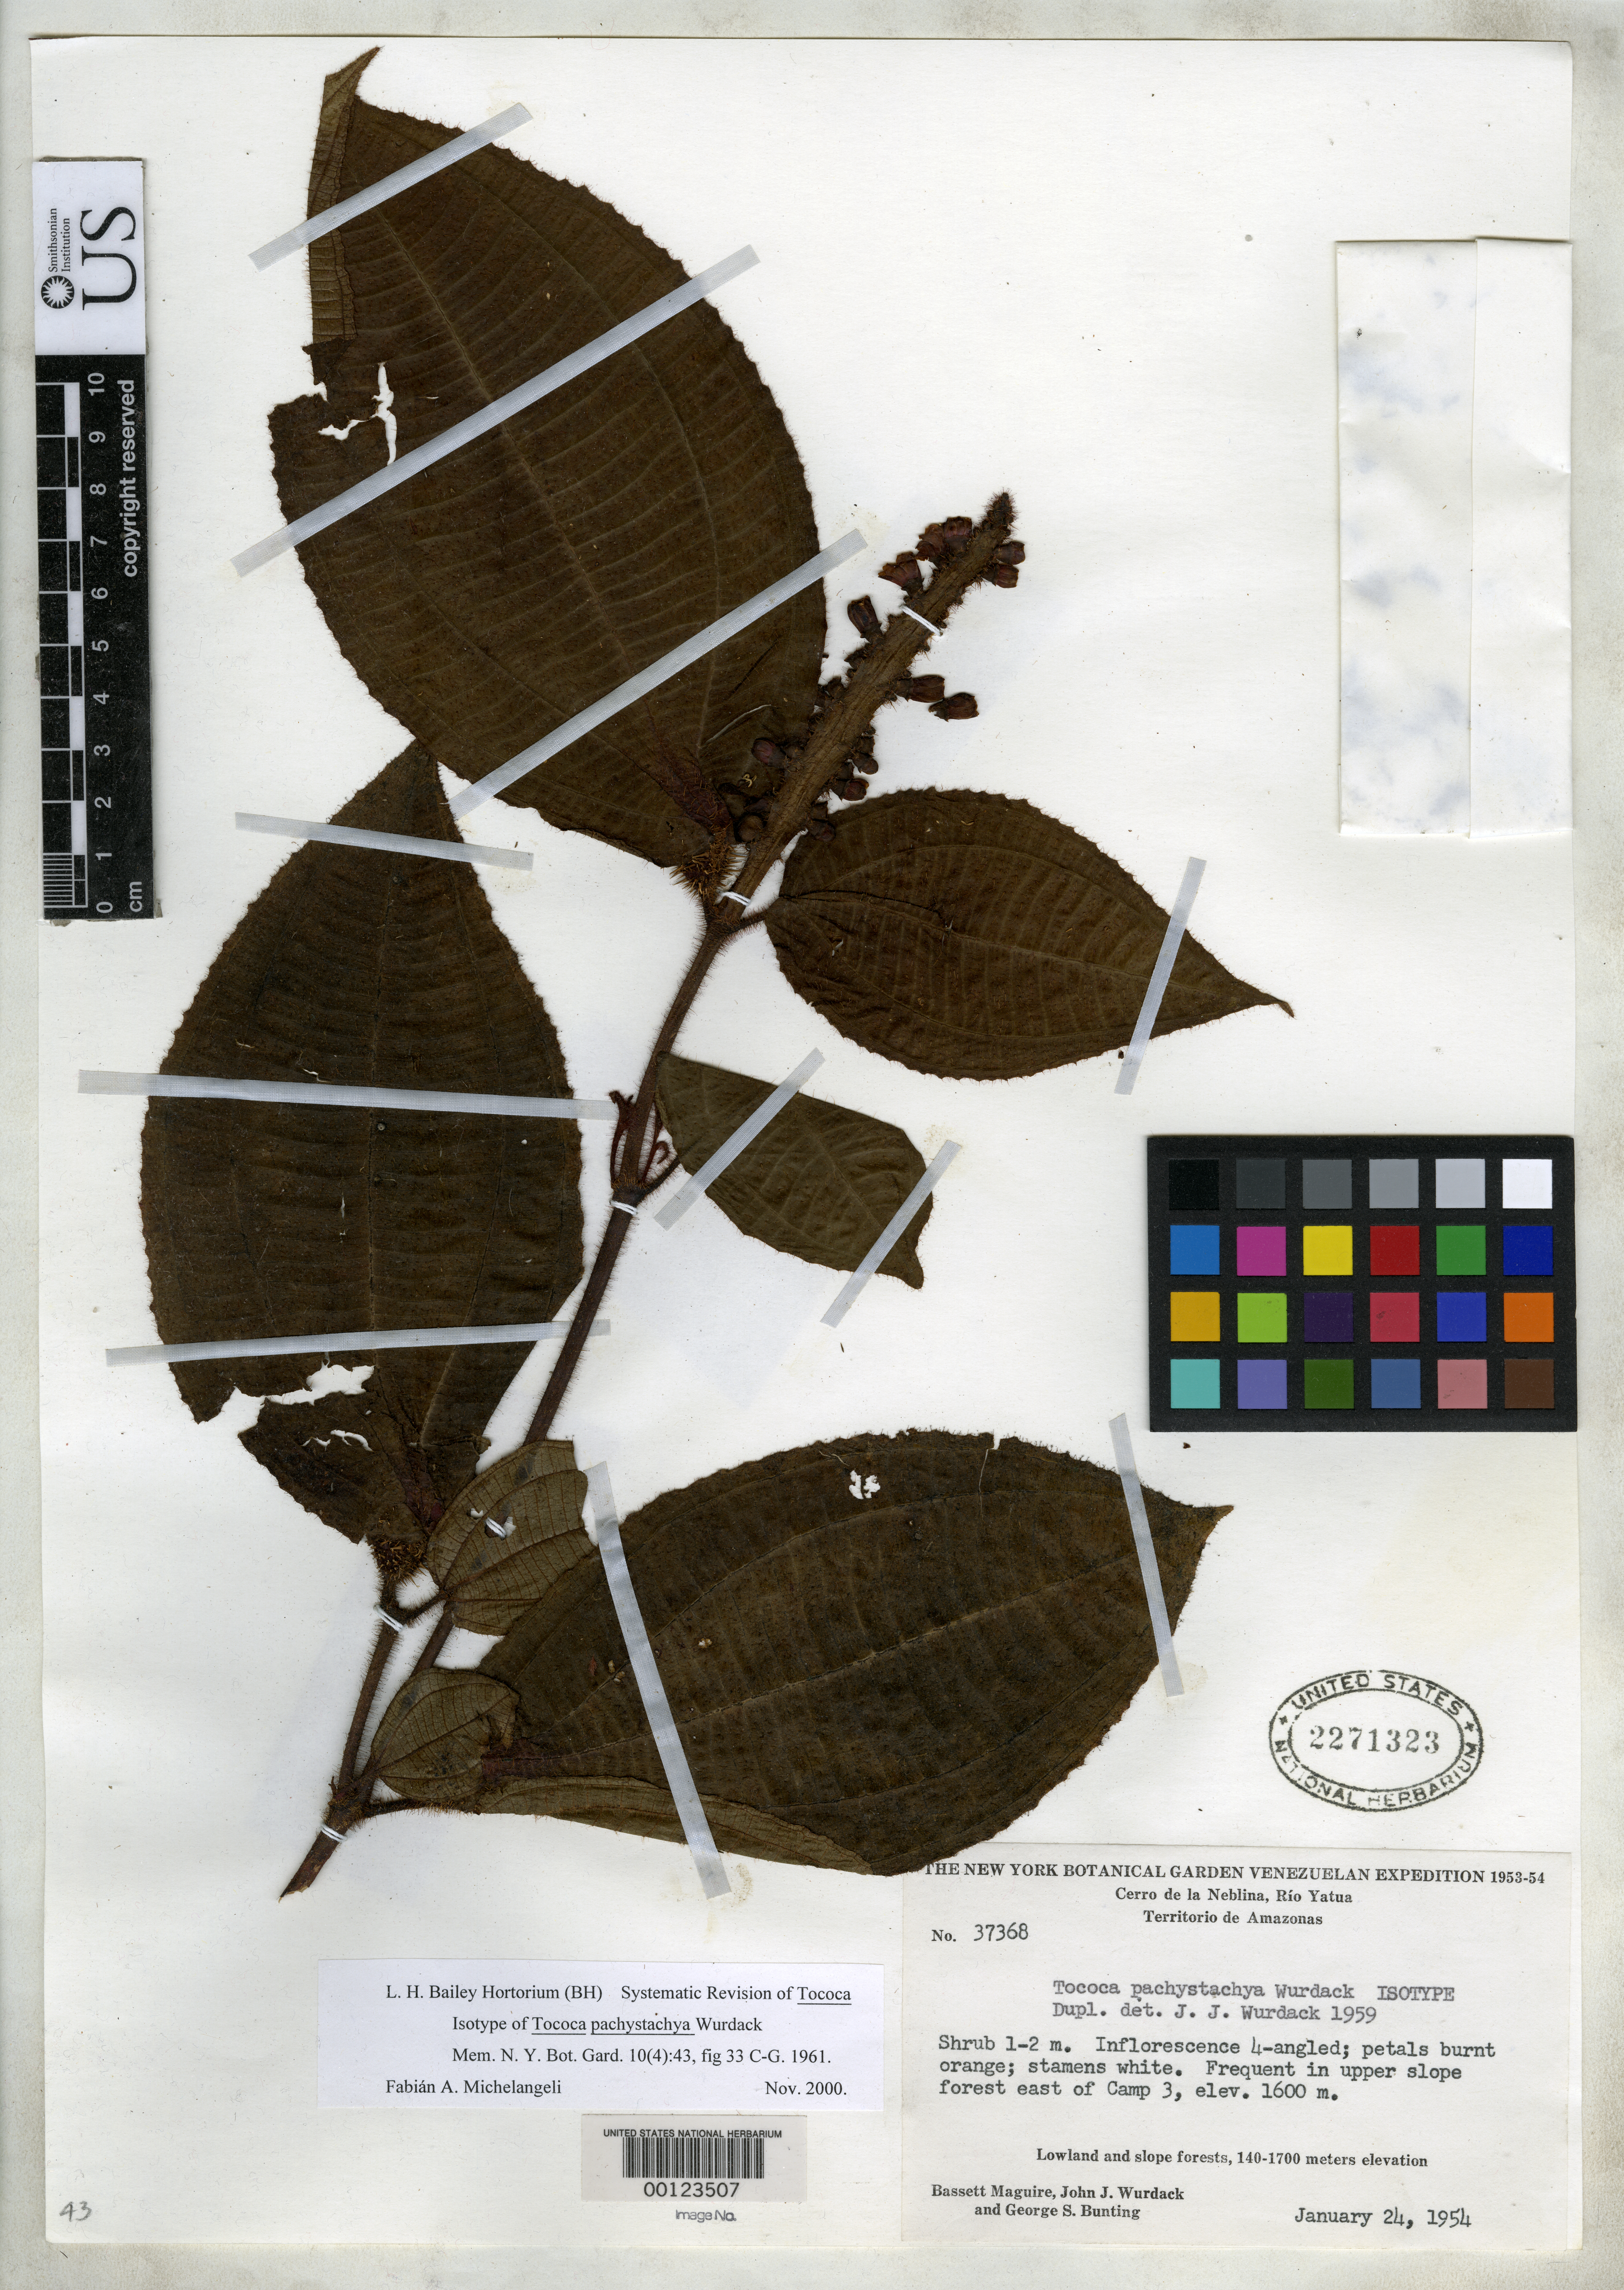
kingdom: Plantae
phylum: Tracheophyta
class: Magnoliopsida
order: Myrtales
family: Melastomataceae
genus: Tococa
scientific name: Tococa pachystachya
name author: Wurdack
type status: Isotype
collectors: B. Maguire, J. J. Wurdack & G. S. Bunting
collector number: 37368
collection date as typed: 24 Jan 1954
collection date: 1954-01-24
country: Venezuela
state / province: Amazonas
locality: Cerro de la Neblina, Rio Yatua.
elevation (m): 1600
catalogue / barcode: US 2271323